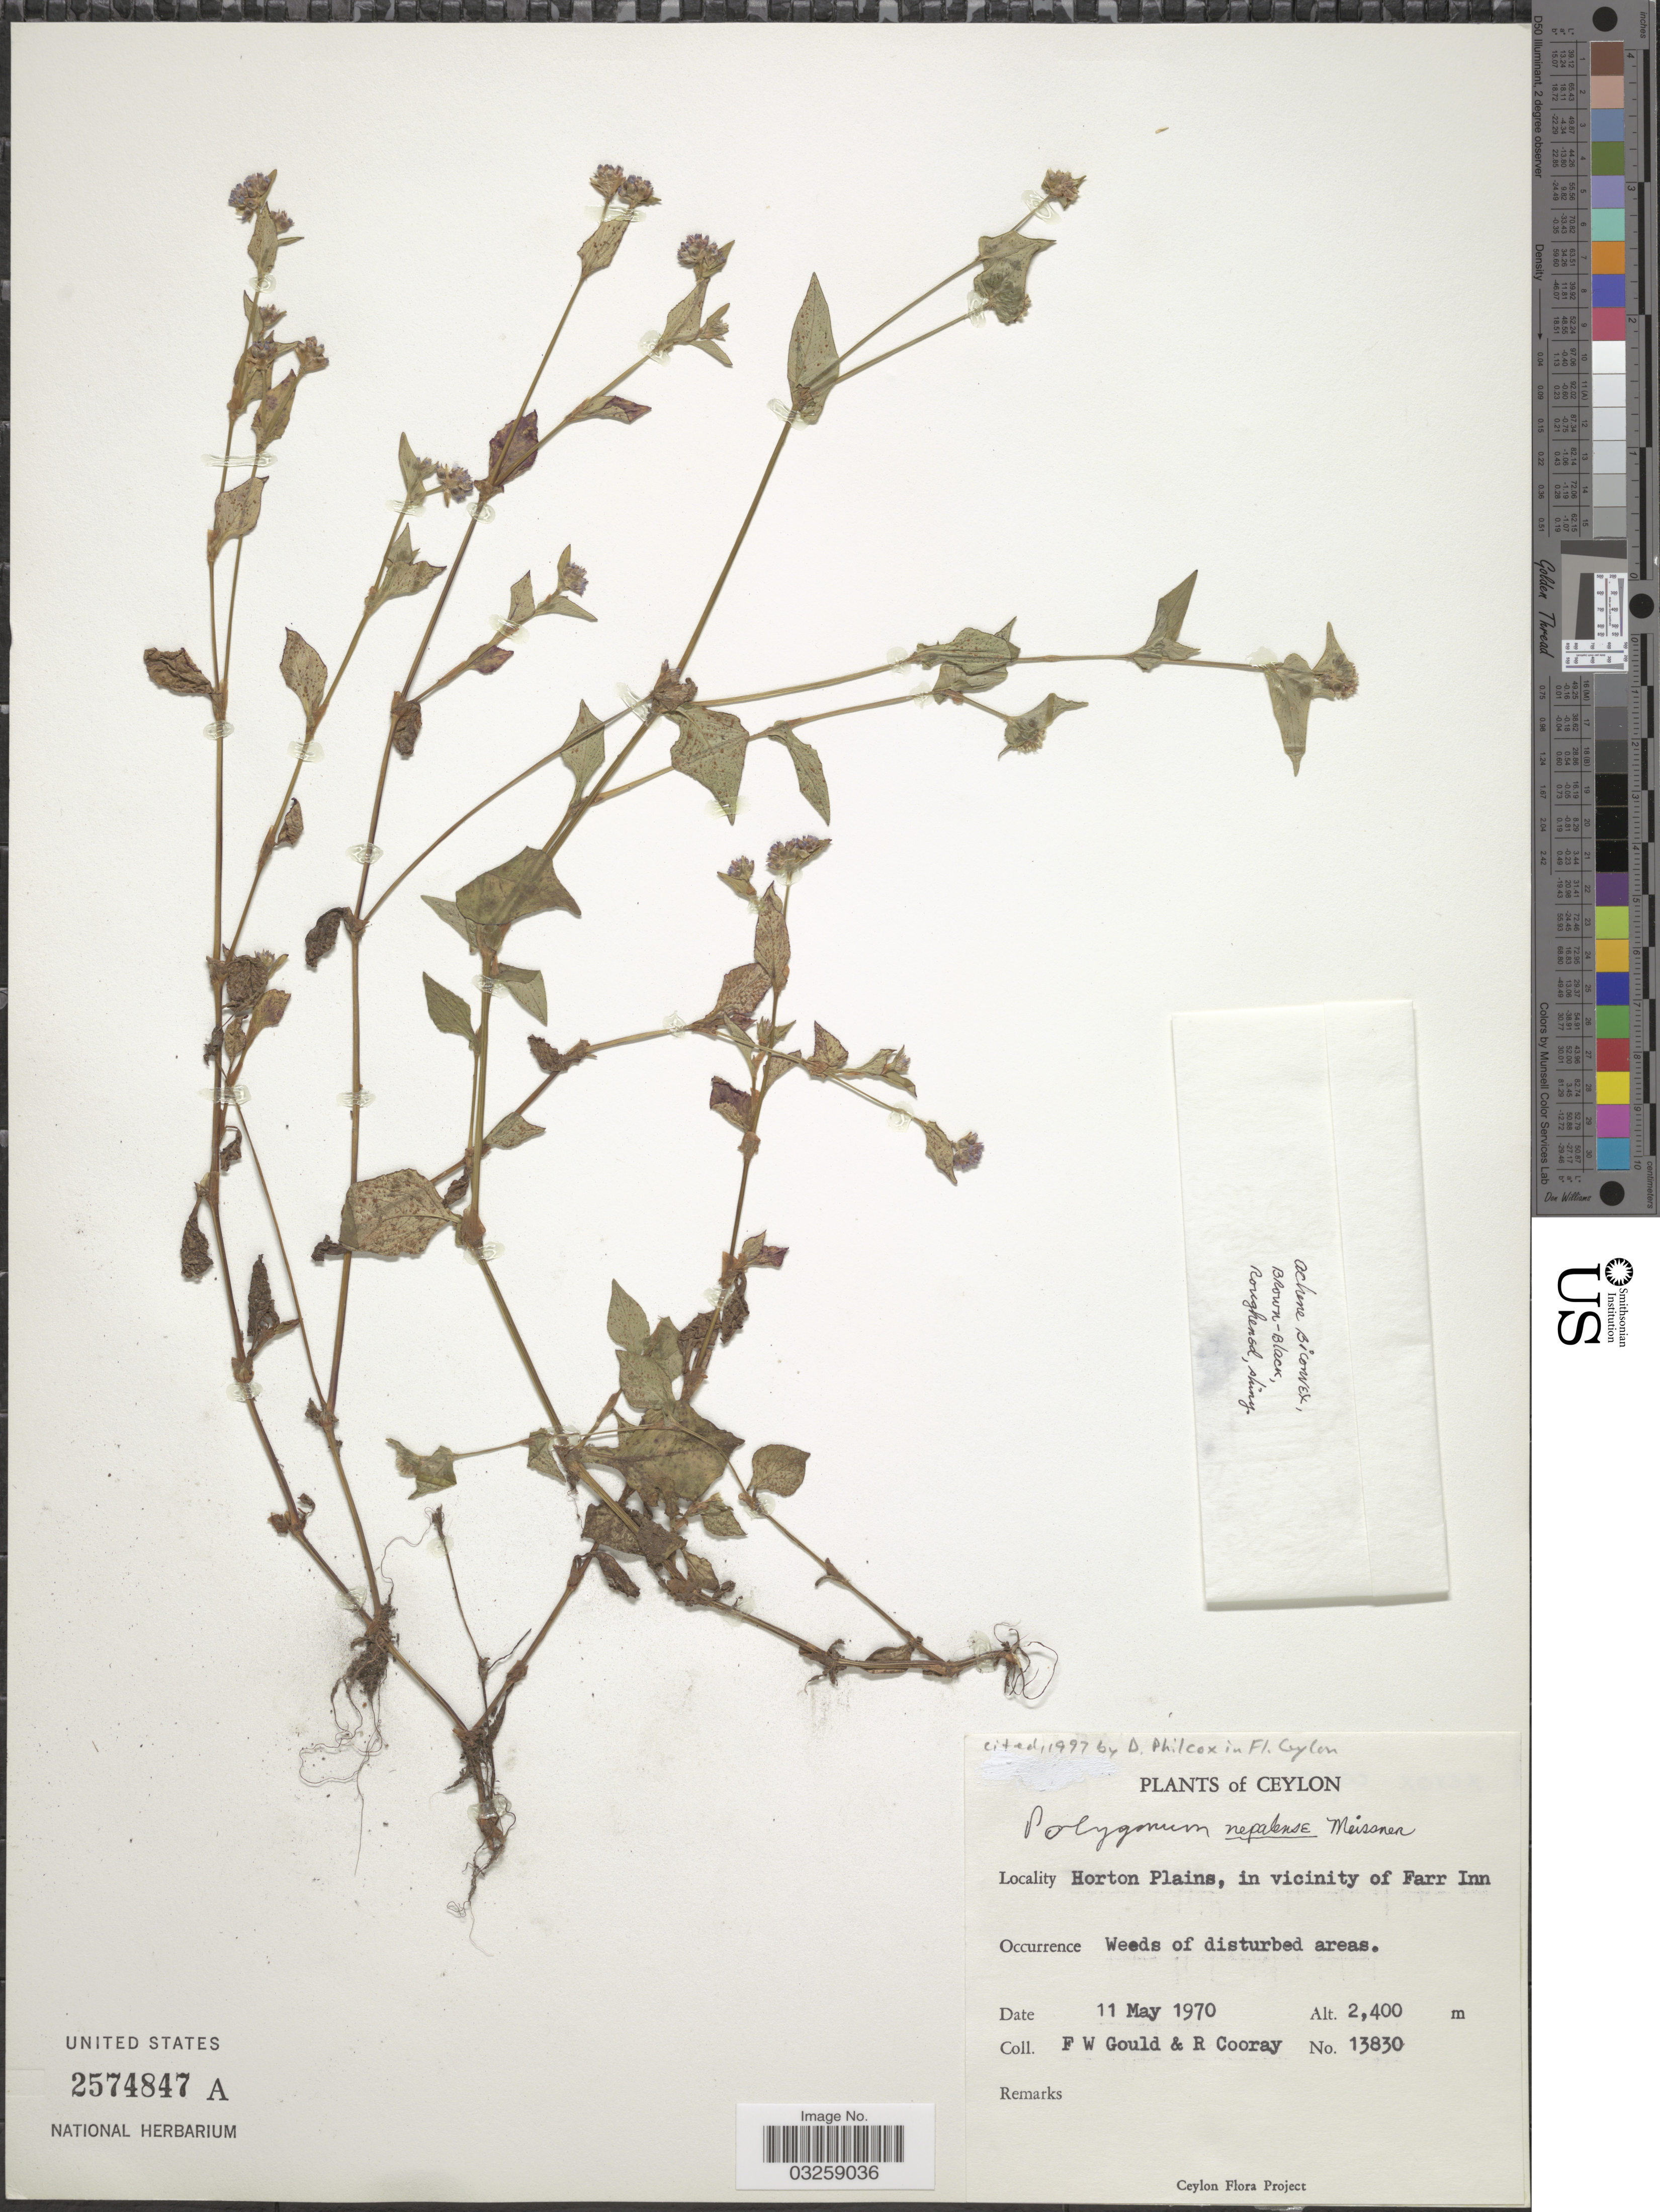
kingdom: Plantae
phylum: Tracheophyta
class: Magnoliopsida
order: Caryophyllales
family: Polygonaceae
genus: Polygonum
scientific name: Polygonum nepalense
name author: Meisn.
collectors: F. W. Gould & R. Cooray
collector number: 13830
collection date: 1970-05-11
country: Sri Lanka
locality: Ceylon. Horton Plains, in vicinity of Farr Inn.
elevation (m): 2400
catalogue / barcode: US 2574847A